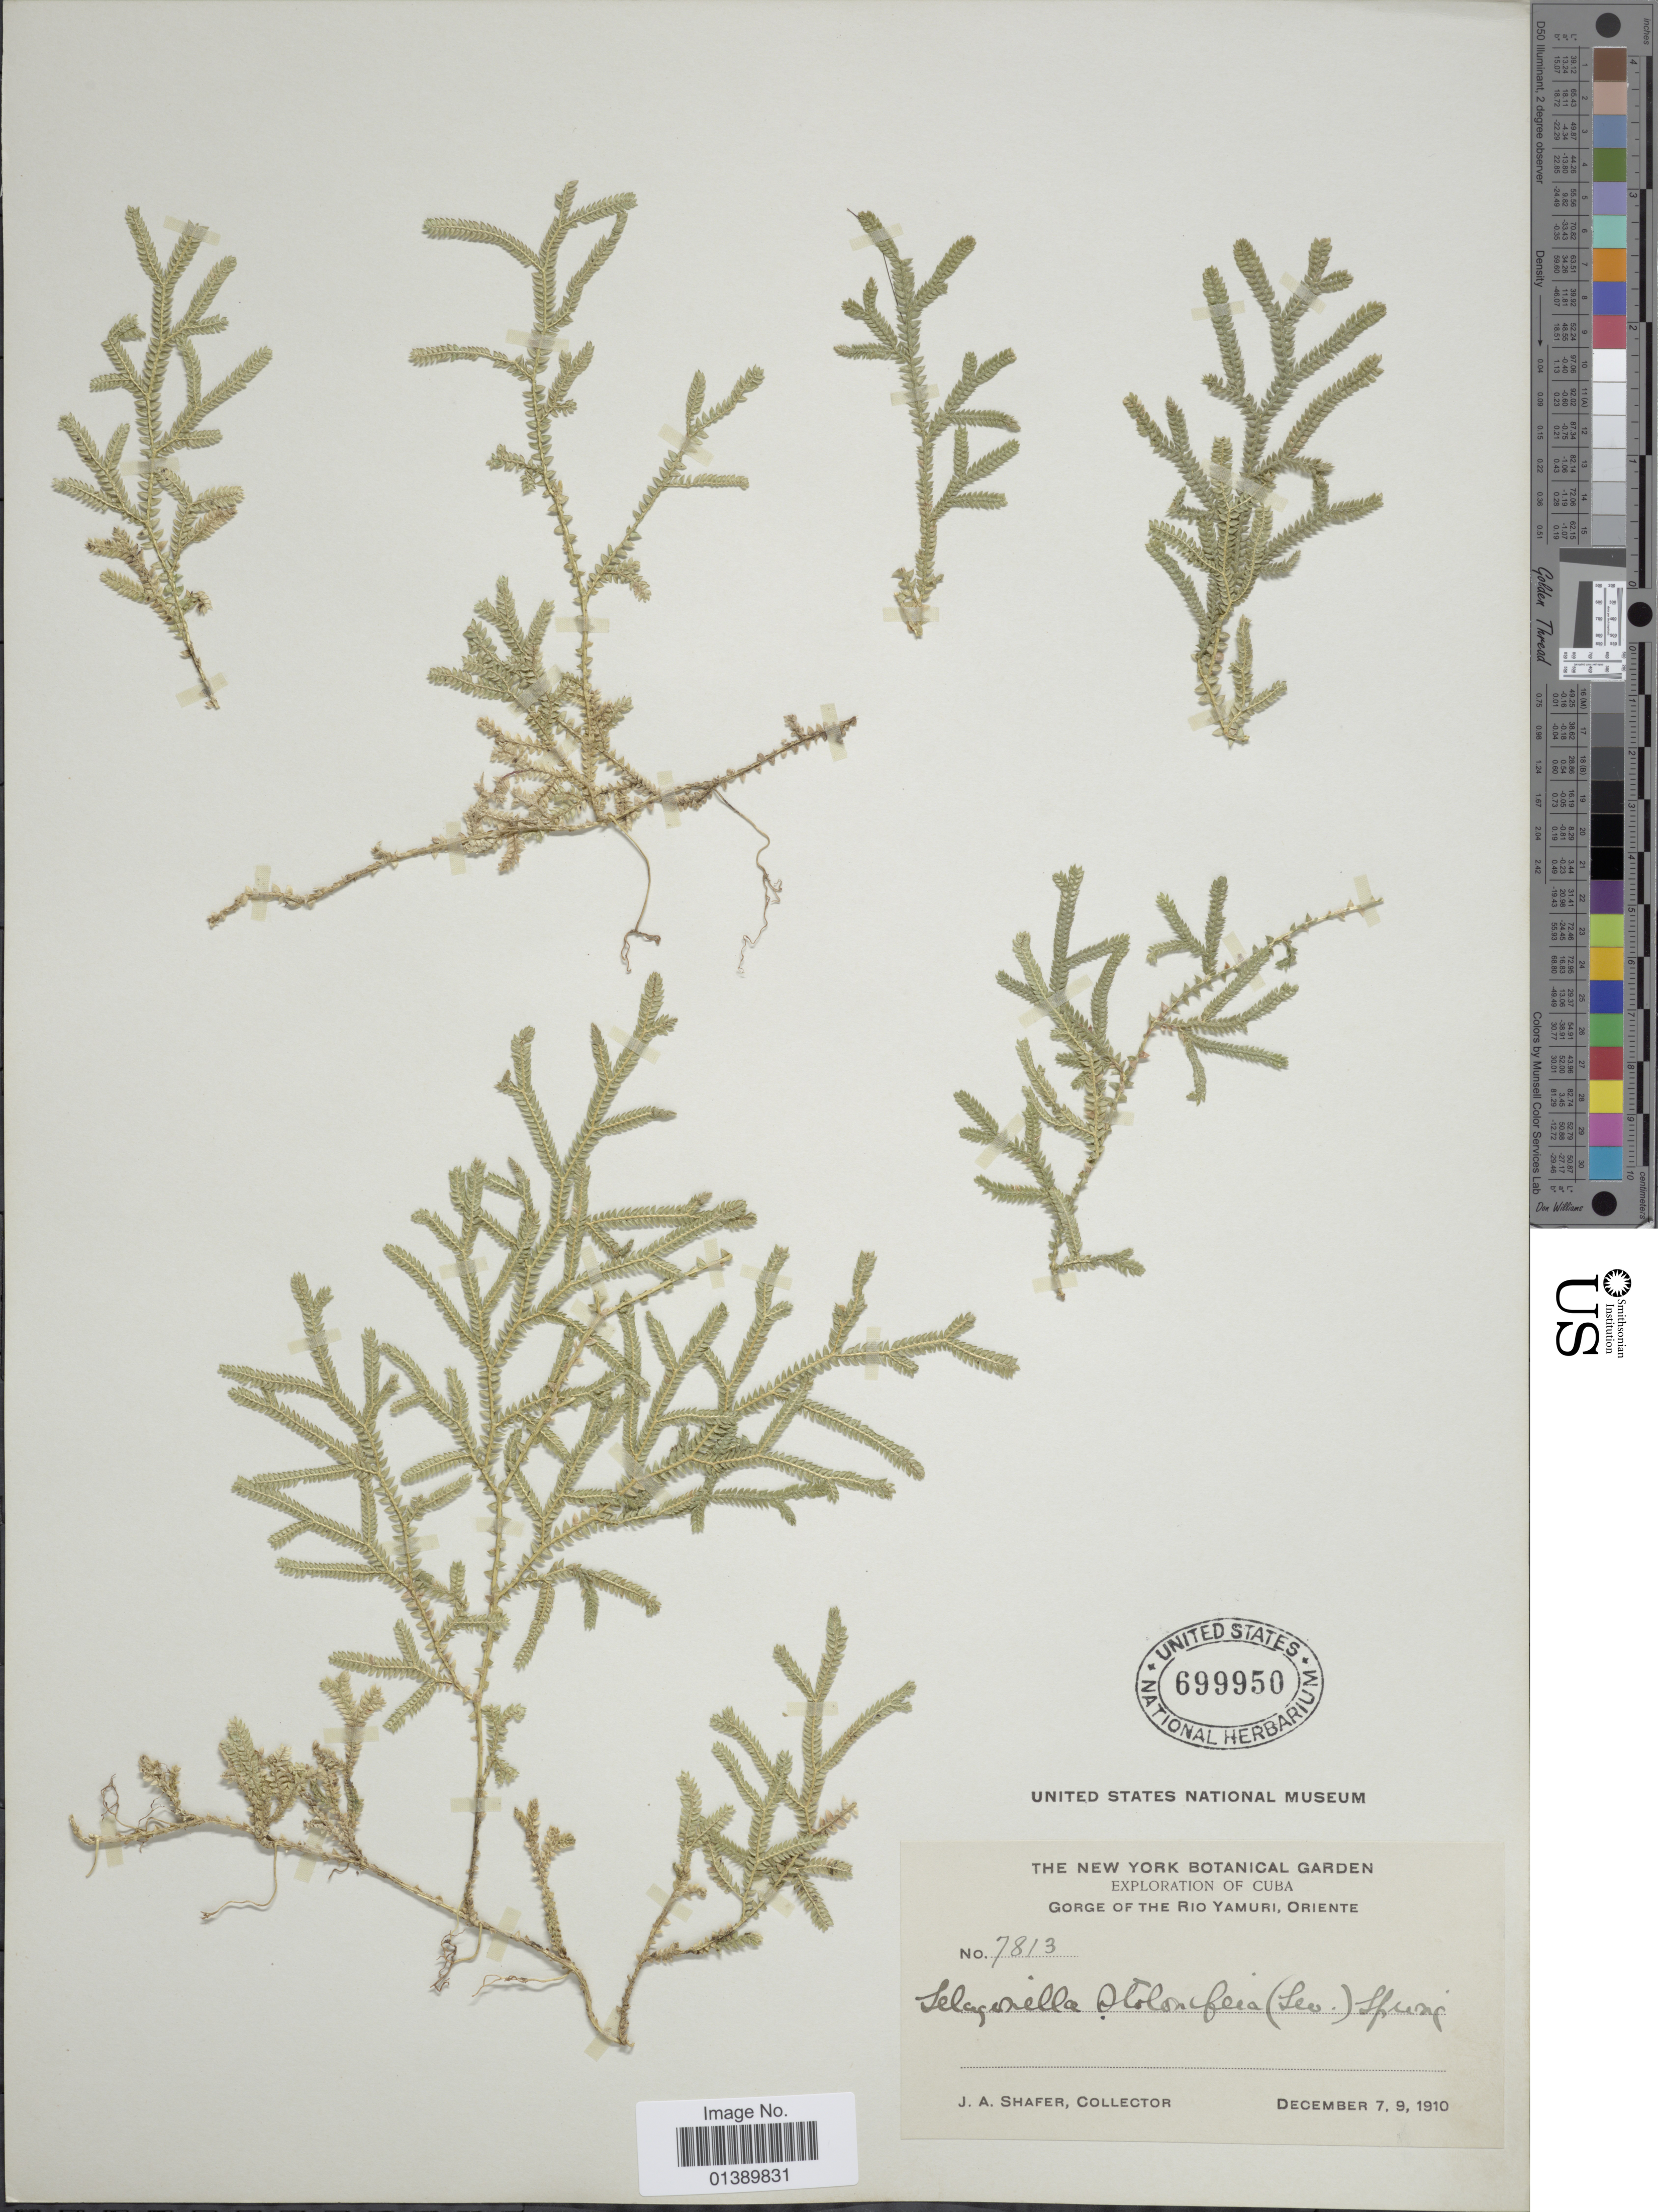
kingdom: Plantae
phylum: Tracheophyta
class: Lycopodiopsida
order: Selaginellales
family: Selaginellaceae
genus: Selaginella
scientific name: Selaginella plumosa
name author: (L.) C. Presl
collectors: J. A. Shafer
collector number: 7813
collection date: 1910-12-07/1910-12-09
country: Cuba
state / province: Oriente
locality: Gorge of the Rio Yamuri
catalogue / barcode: US 699950